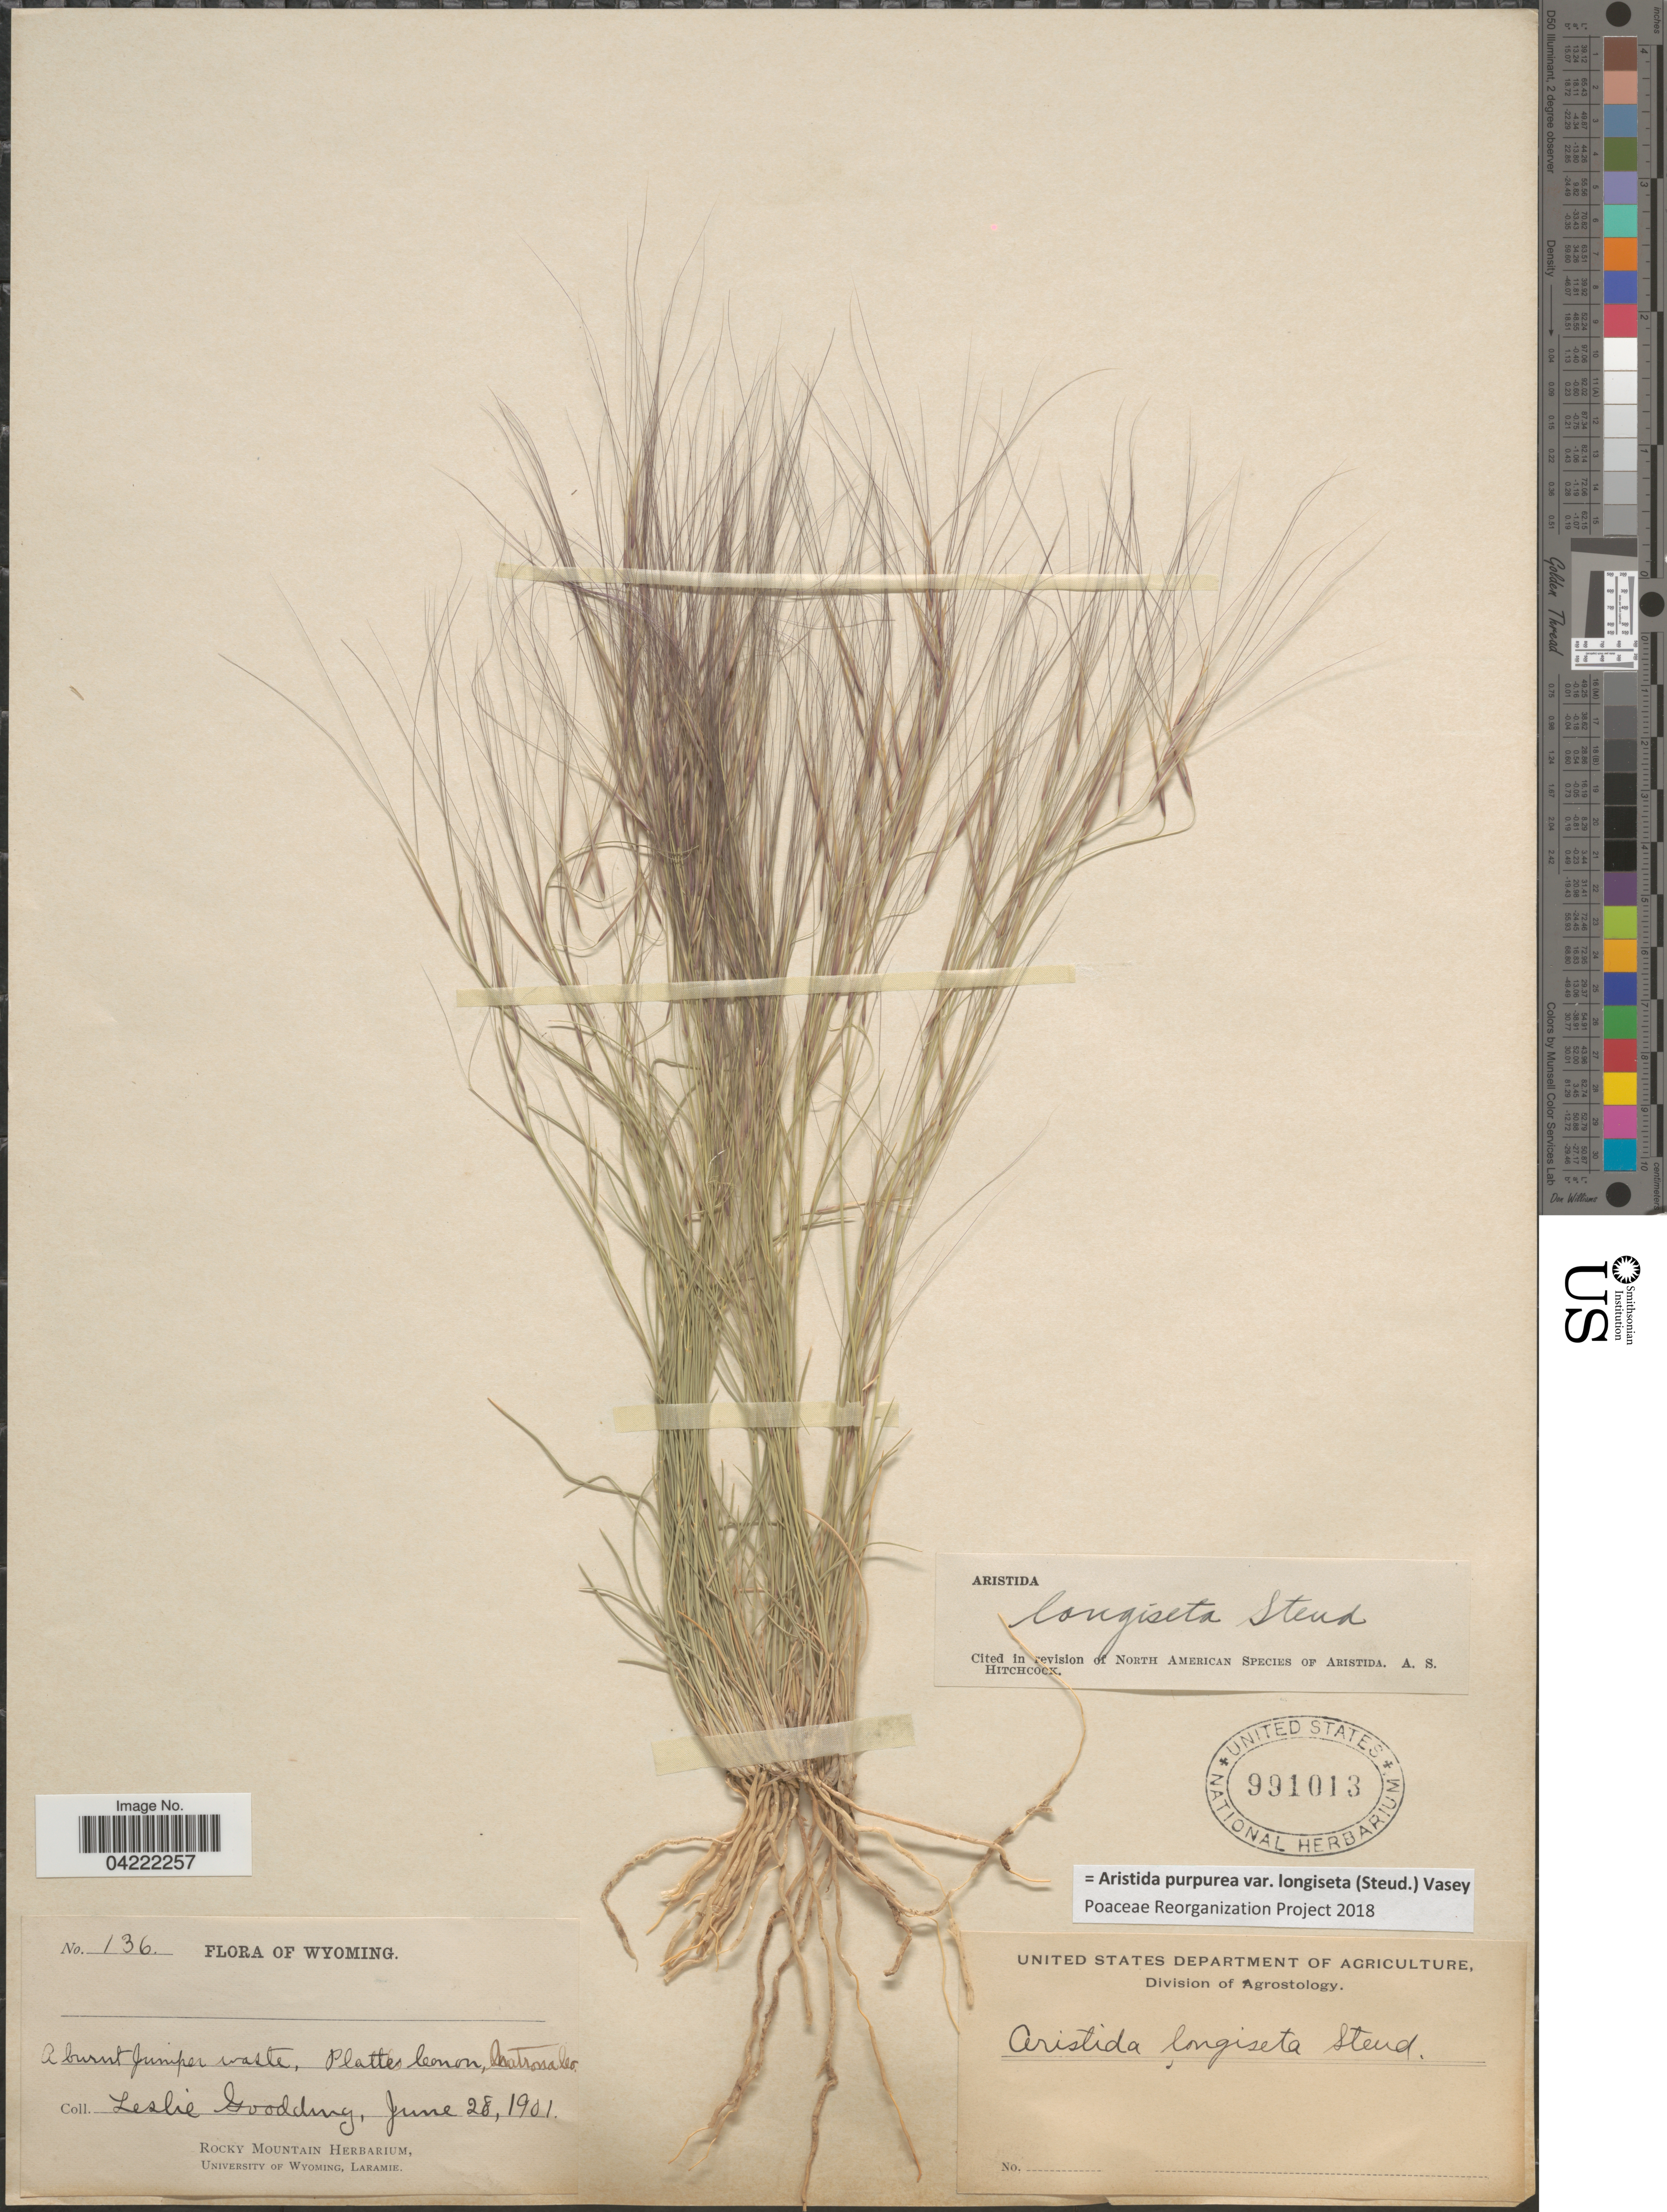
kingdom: Plantae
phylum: Tracheophyta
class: Liliopsida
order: Poales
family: Poaceae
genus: Aristida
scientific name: Aristida purpurea var. longiseta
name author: (Steud.) Vasey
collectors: L. N. Goodding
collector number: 136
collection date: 1901-06-28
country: United States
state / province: Wyoming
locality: A burnt Juniper waste, Plattes Canon, Natrona Co.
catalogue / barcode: US 991013